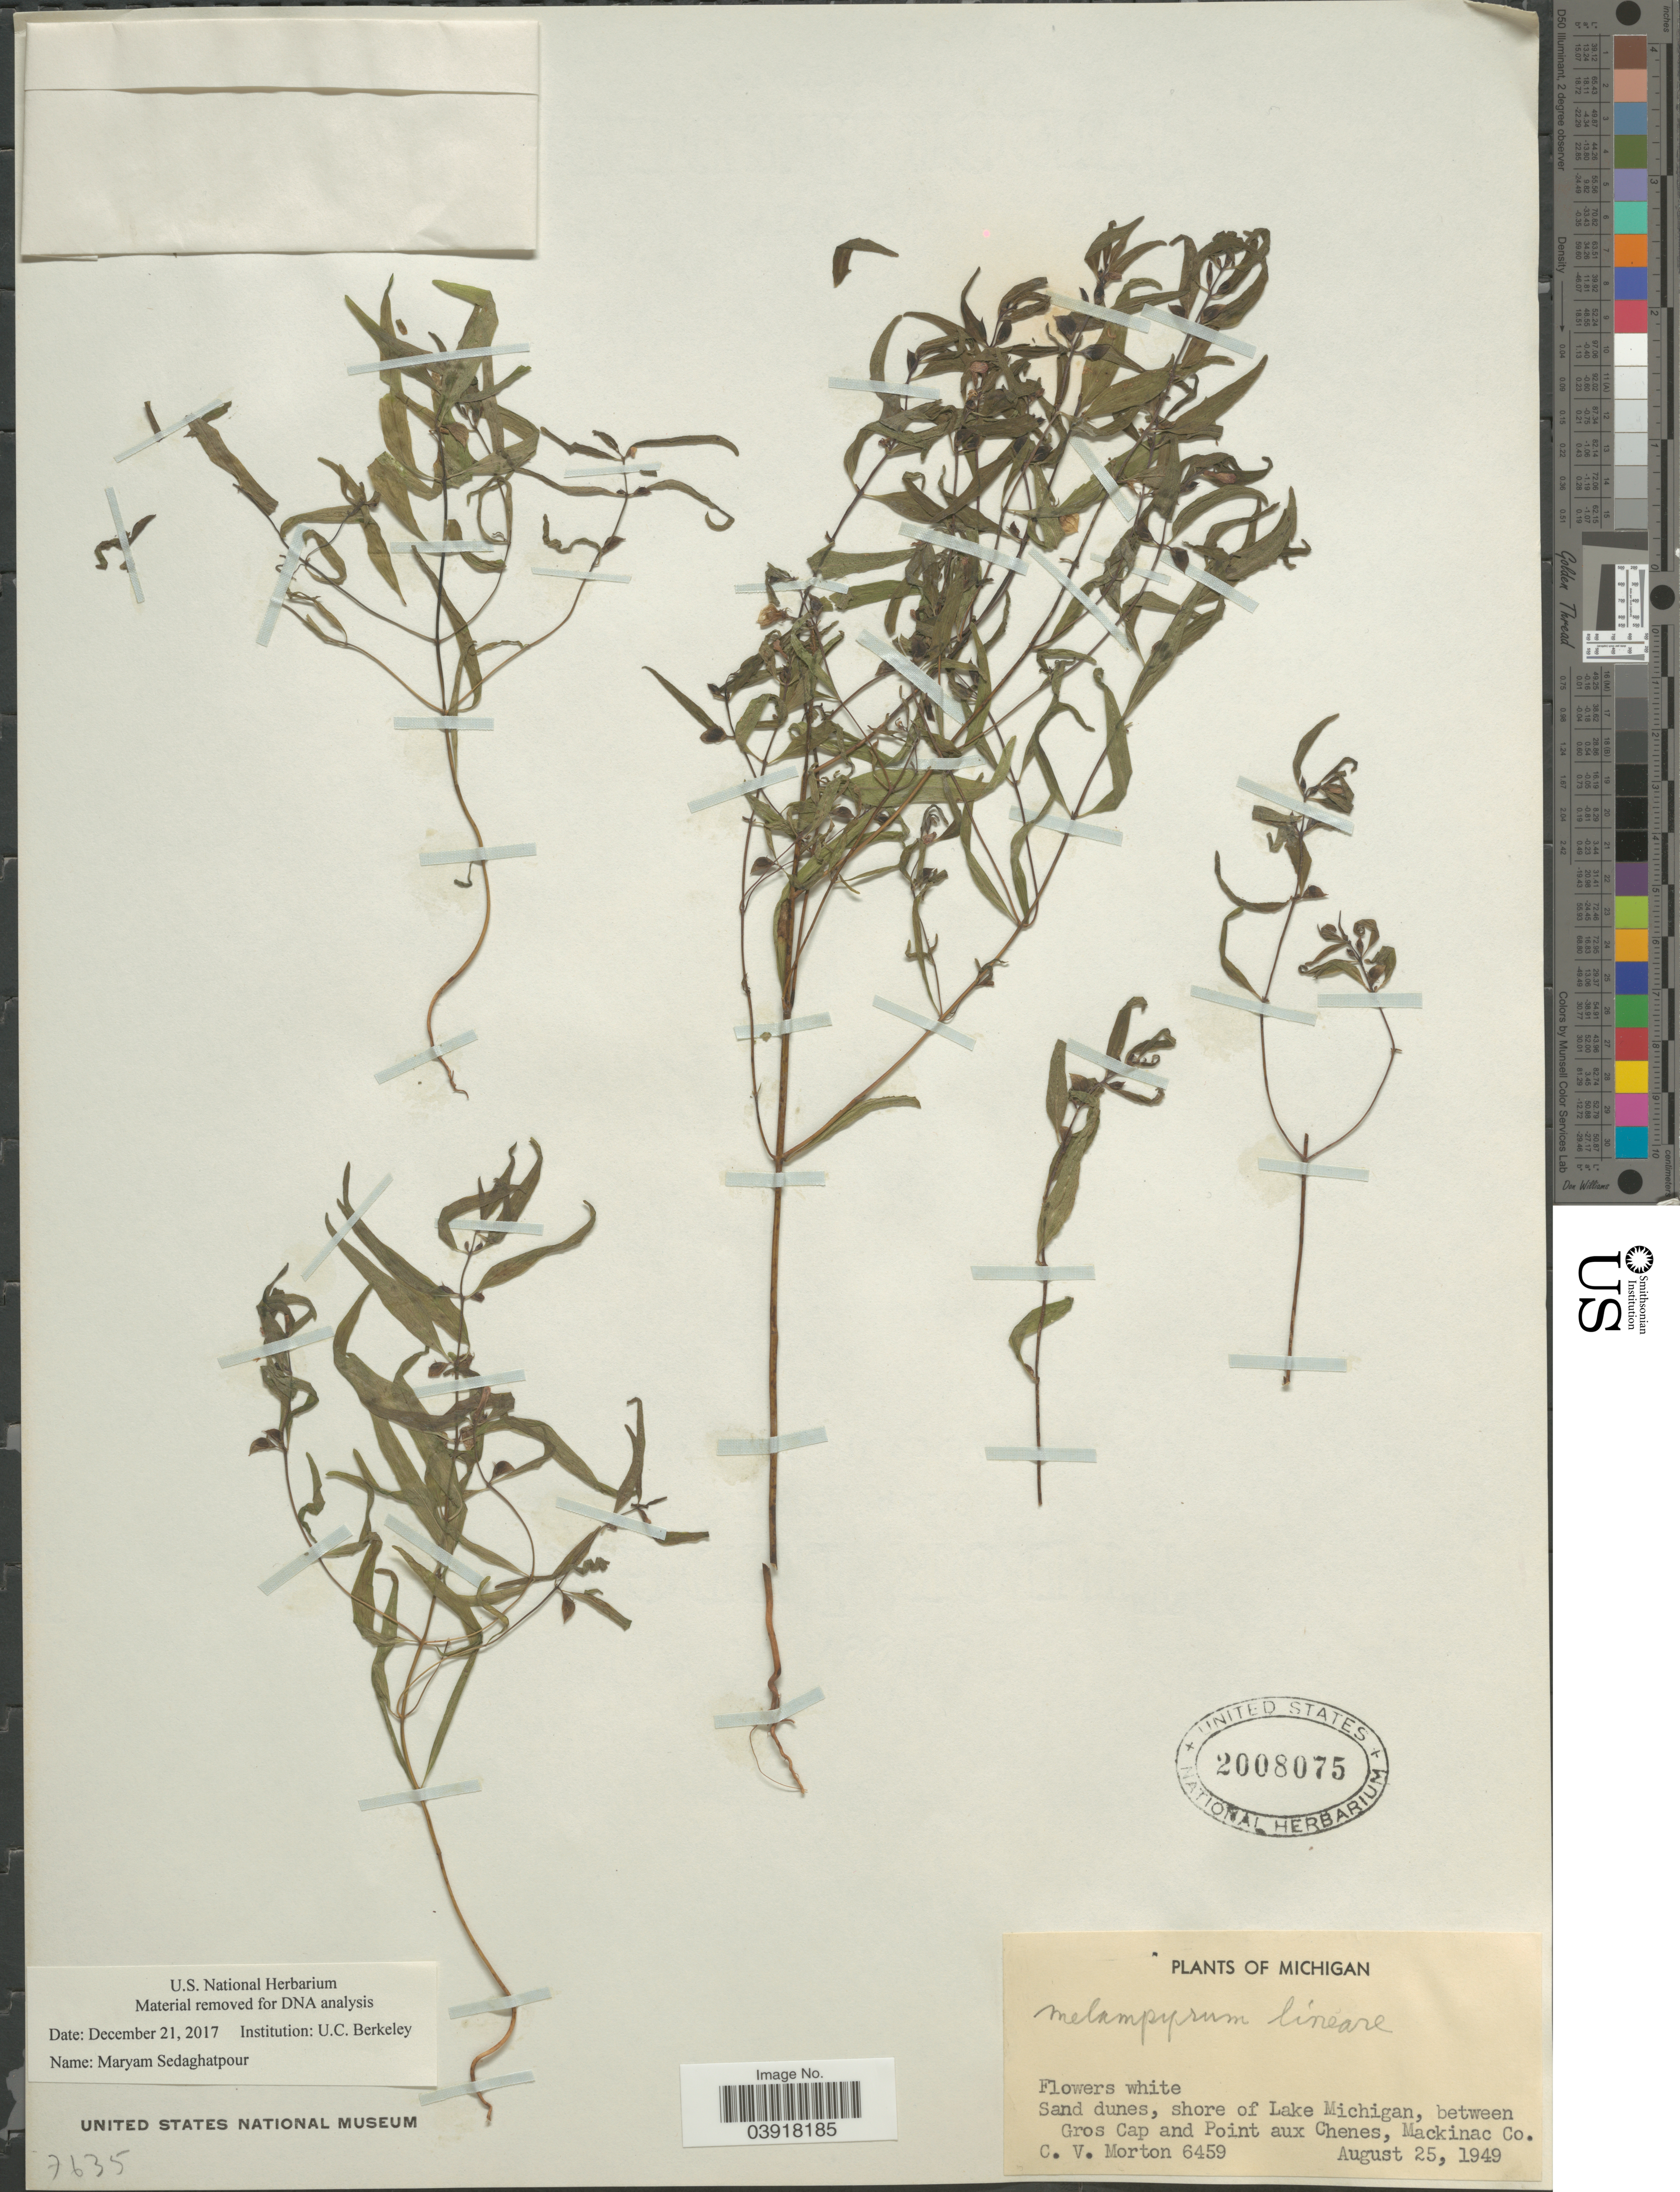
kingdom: Plantae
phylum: Tracheophyta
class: Magnoliopsida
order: Lamiales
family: Orobanchaceae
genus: Melampyrum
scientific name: Melampyrum lineare var. pectinatum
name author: (Pennell) Fernald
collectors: C. V. Morton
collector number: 6459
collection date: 1949-08-25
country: United States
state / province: Michigan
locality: Sand dunes, shore of Lake Michigan, between Gros Cap and Point aux Chenes, Mackinac Co.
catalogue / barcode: US 2008075